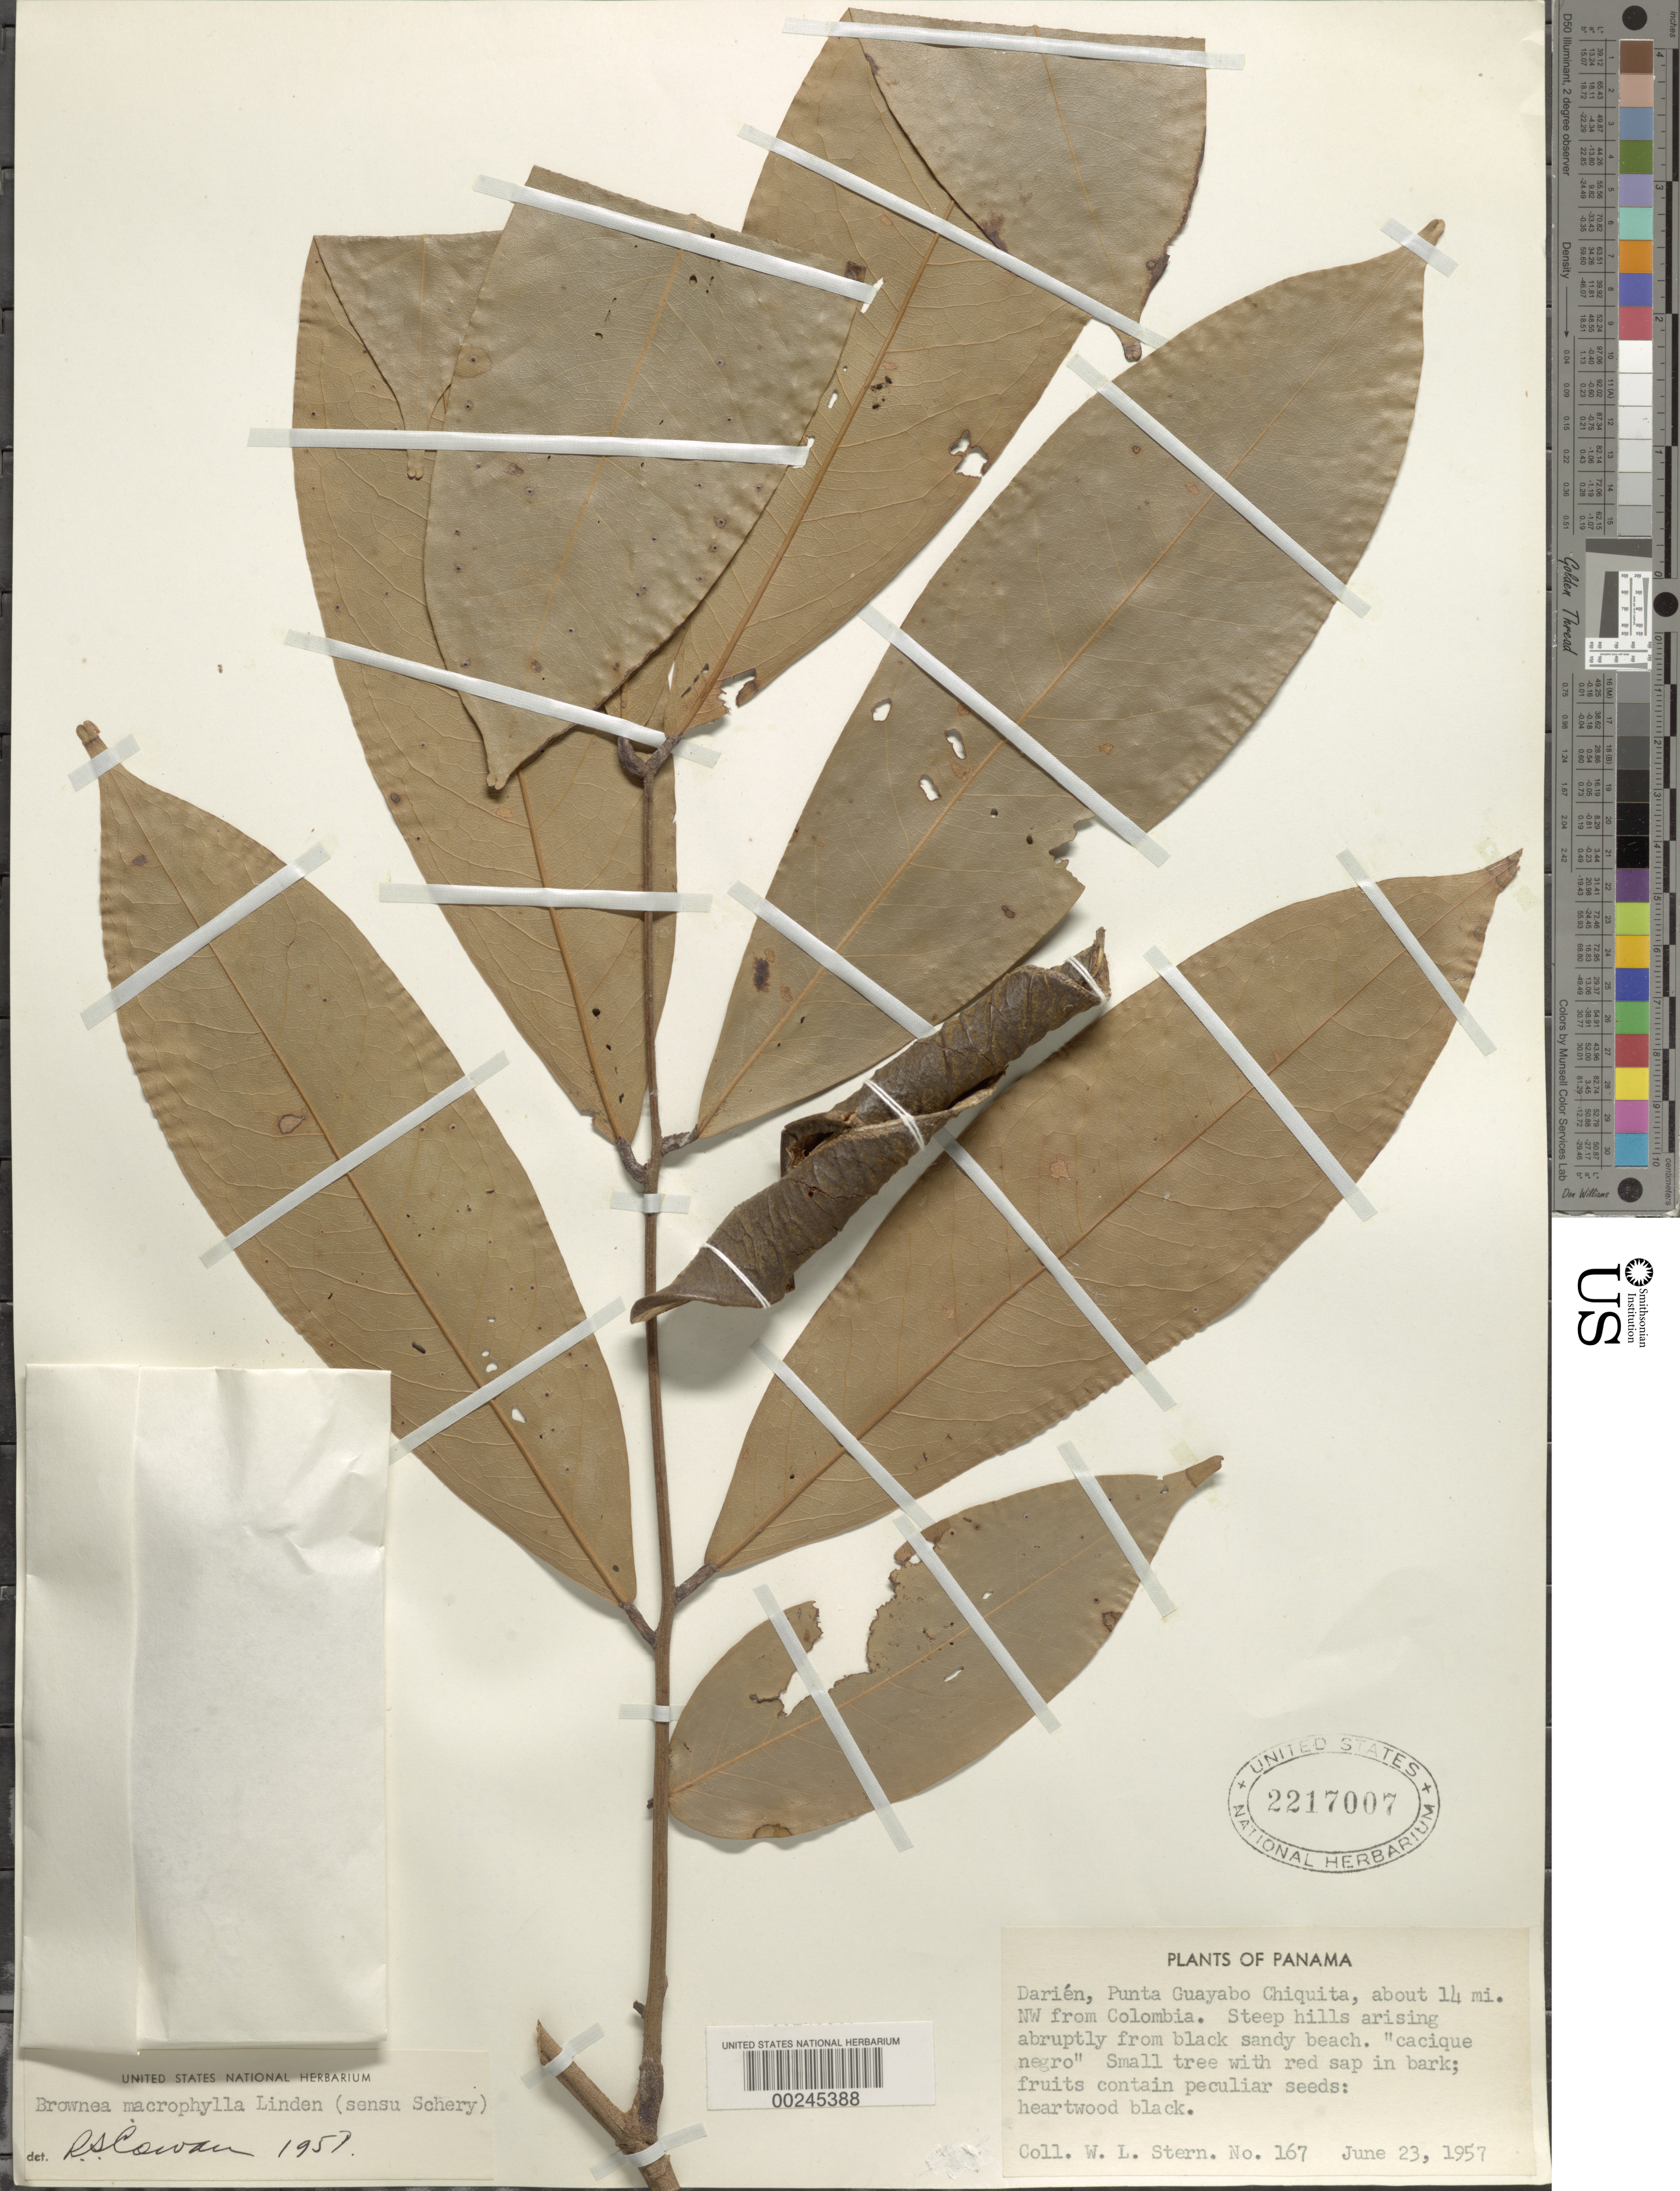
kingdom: Plantae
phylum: Tracheophyta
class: Magnoliopsida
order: Fabales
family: Fabaceae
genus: Brownea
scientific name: Brownea macrophylla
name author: B.L. Linden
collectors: W. L. Stern & K. L. Chambers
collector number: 167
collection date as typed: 23 Jun 1957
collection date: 1957-06-23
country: Panama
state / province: Darién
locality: Punta Guayabo Chiquita, 14 mi N of Colombia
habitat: Steep hills near the shore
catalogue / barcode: US 2217007